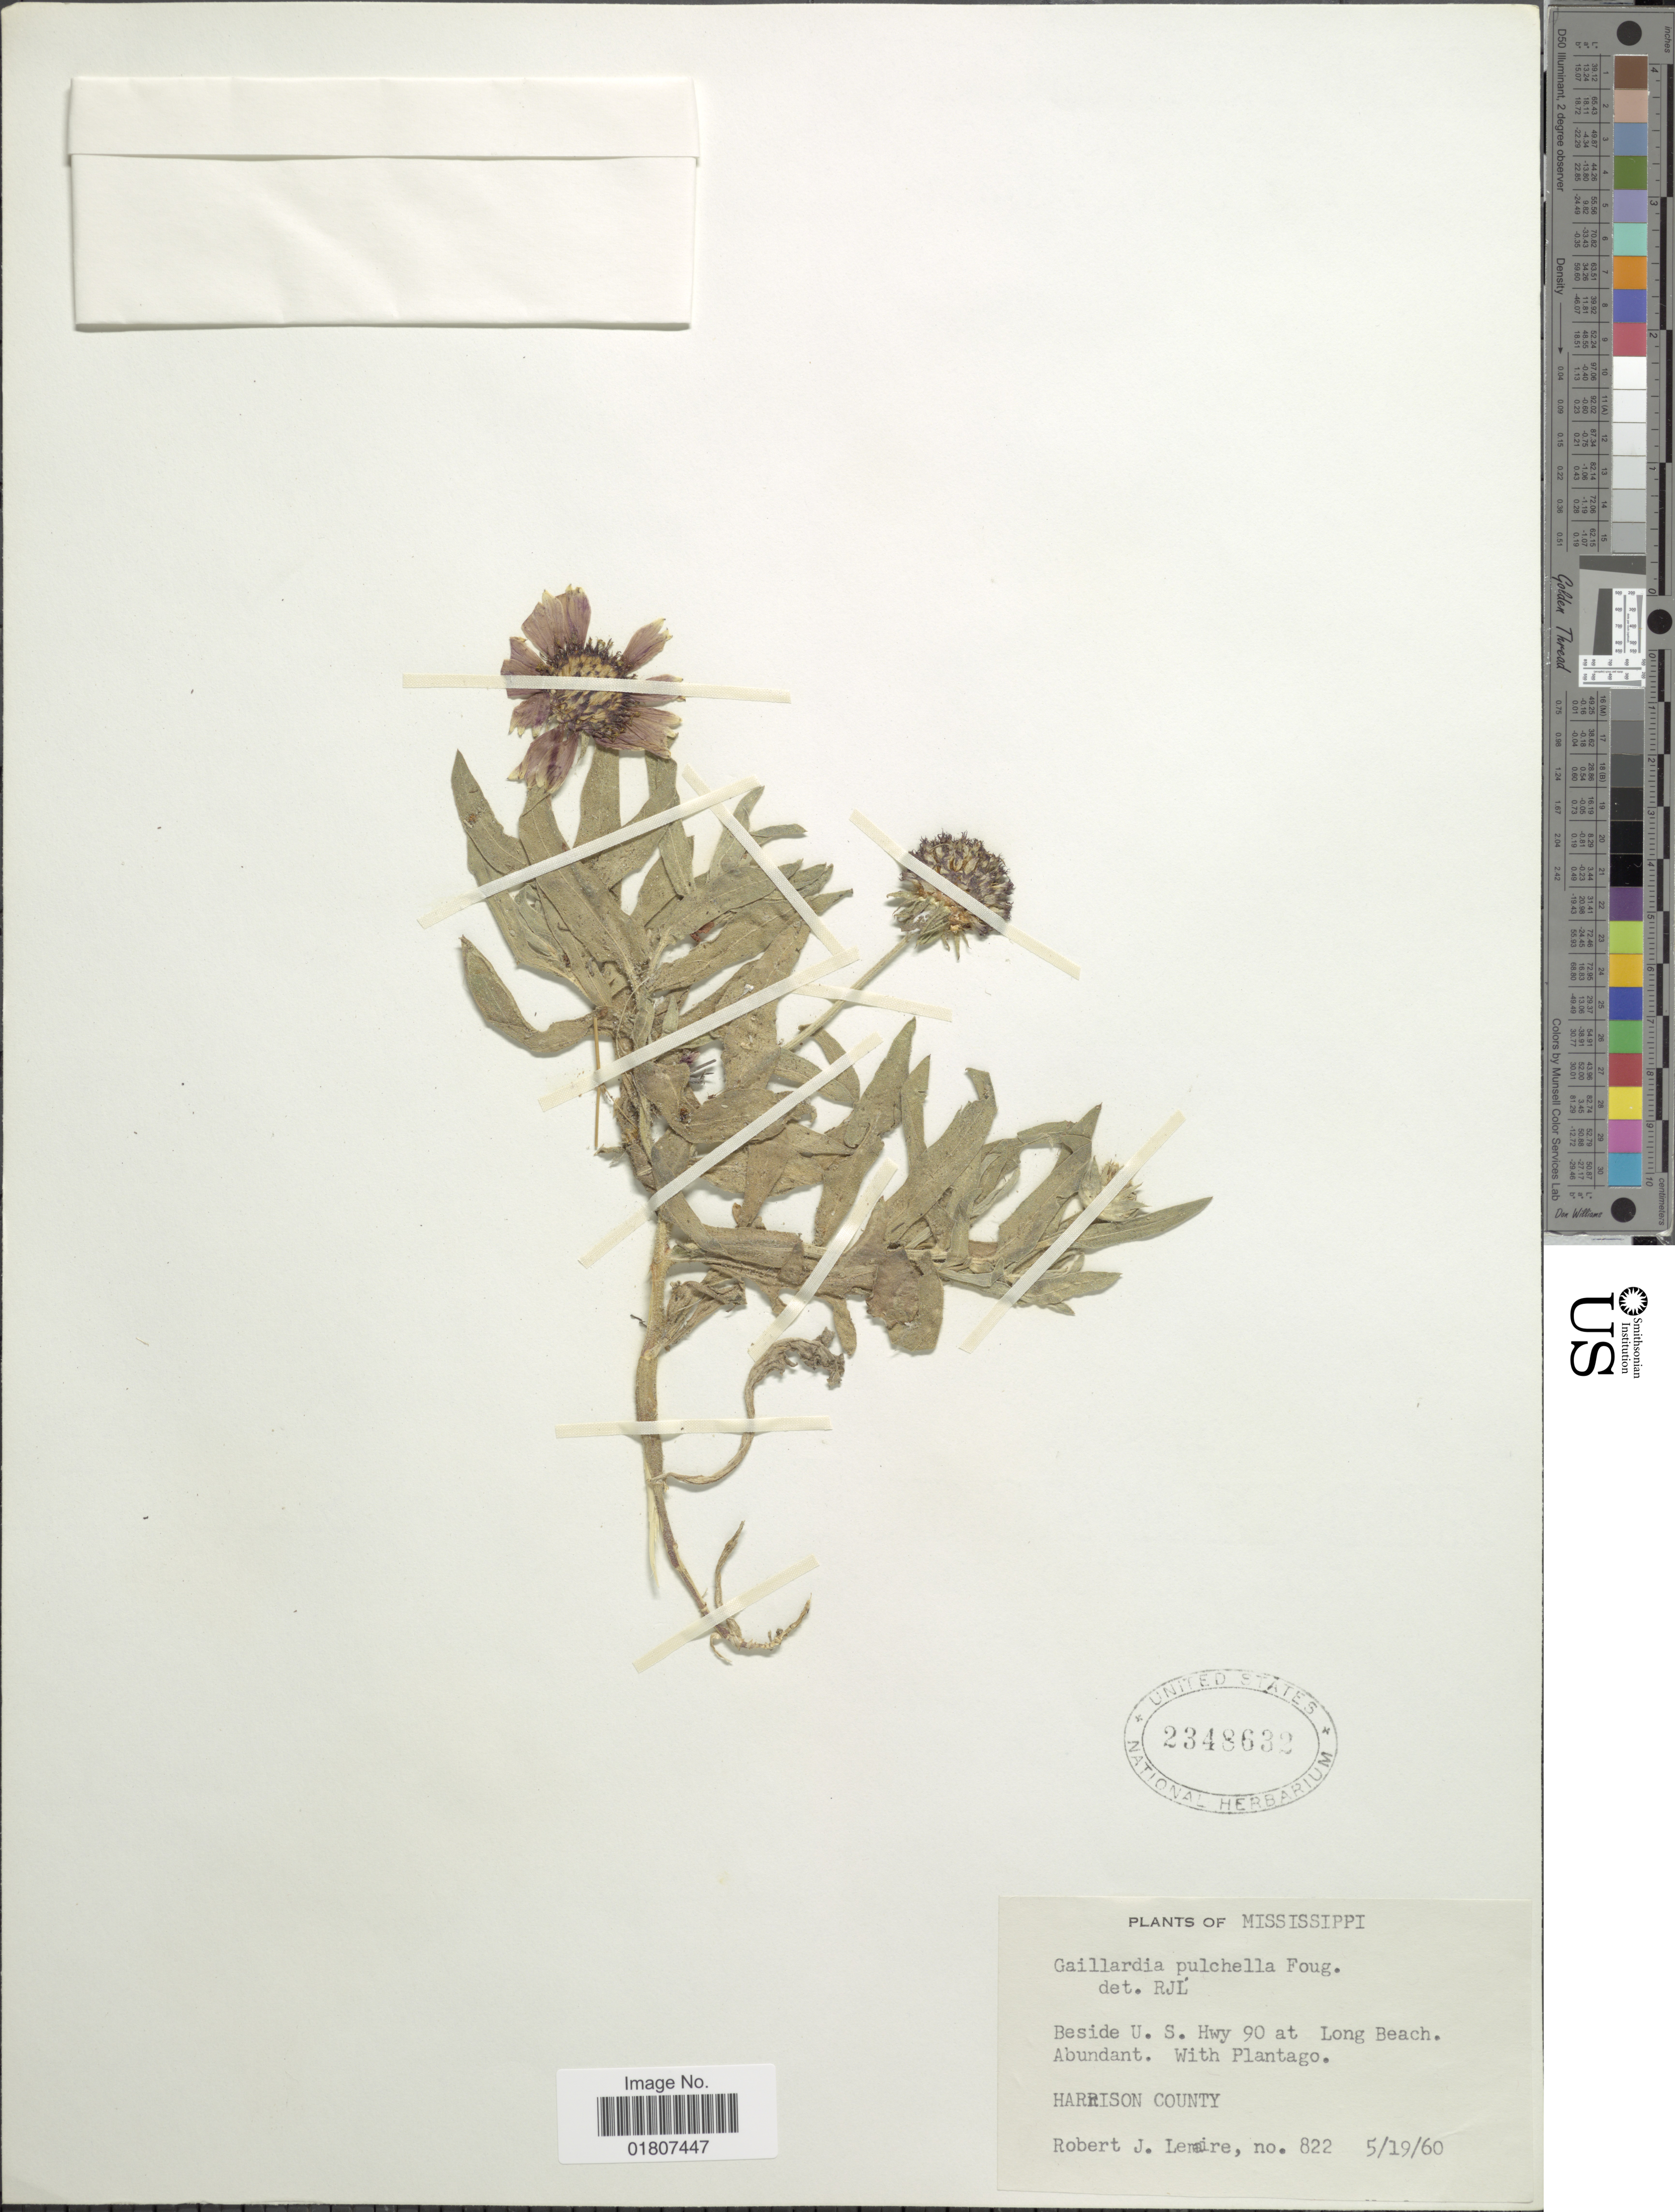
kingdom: Plantae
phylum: Tracheophyta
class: Magnoliopsida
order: Asterales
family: Asteraceae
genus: Gaillardia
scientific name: Gaillardia pulchella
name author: Foug.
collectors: R. J. Lemaire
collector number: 822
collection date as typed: Transcribed d/m/y: 19/5/60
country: United States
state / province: Mississippi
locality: Beside U. S. Hwy 90 at Long Beach. Harrison County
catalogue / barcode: US 2348632